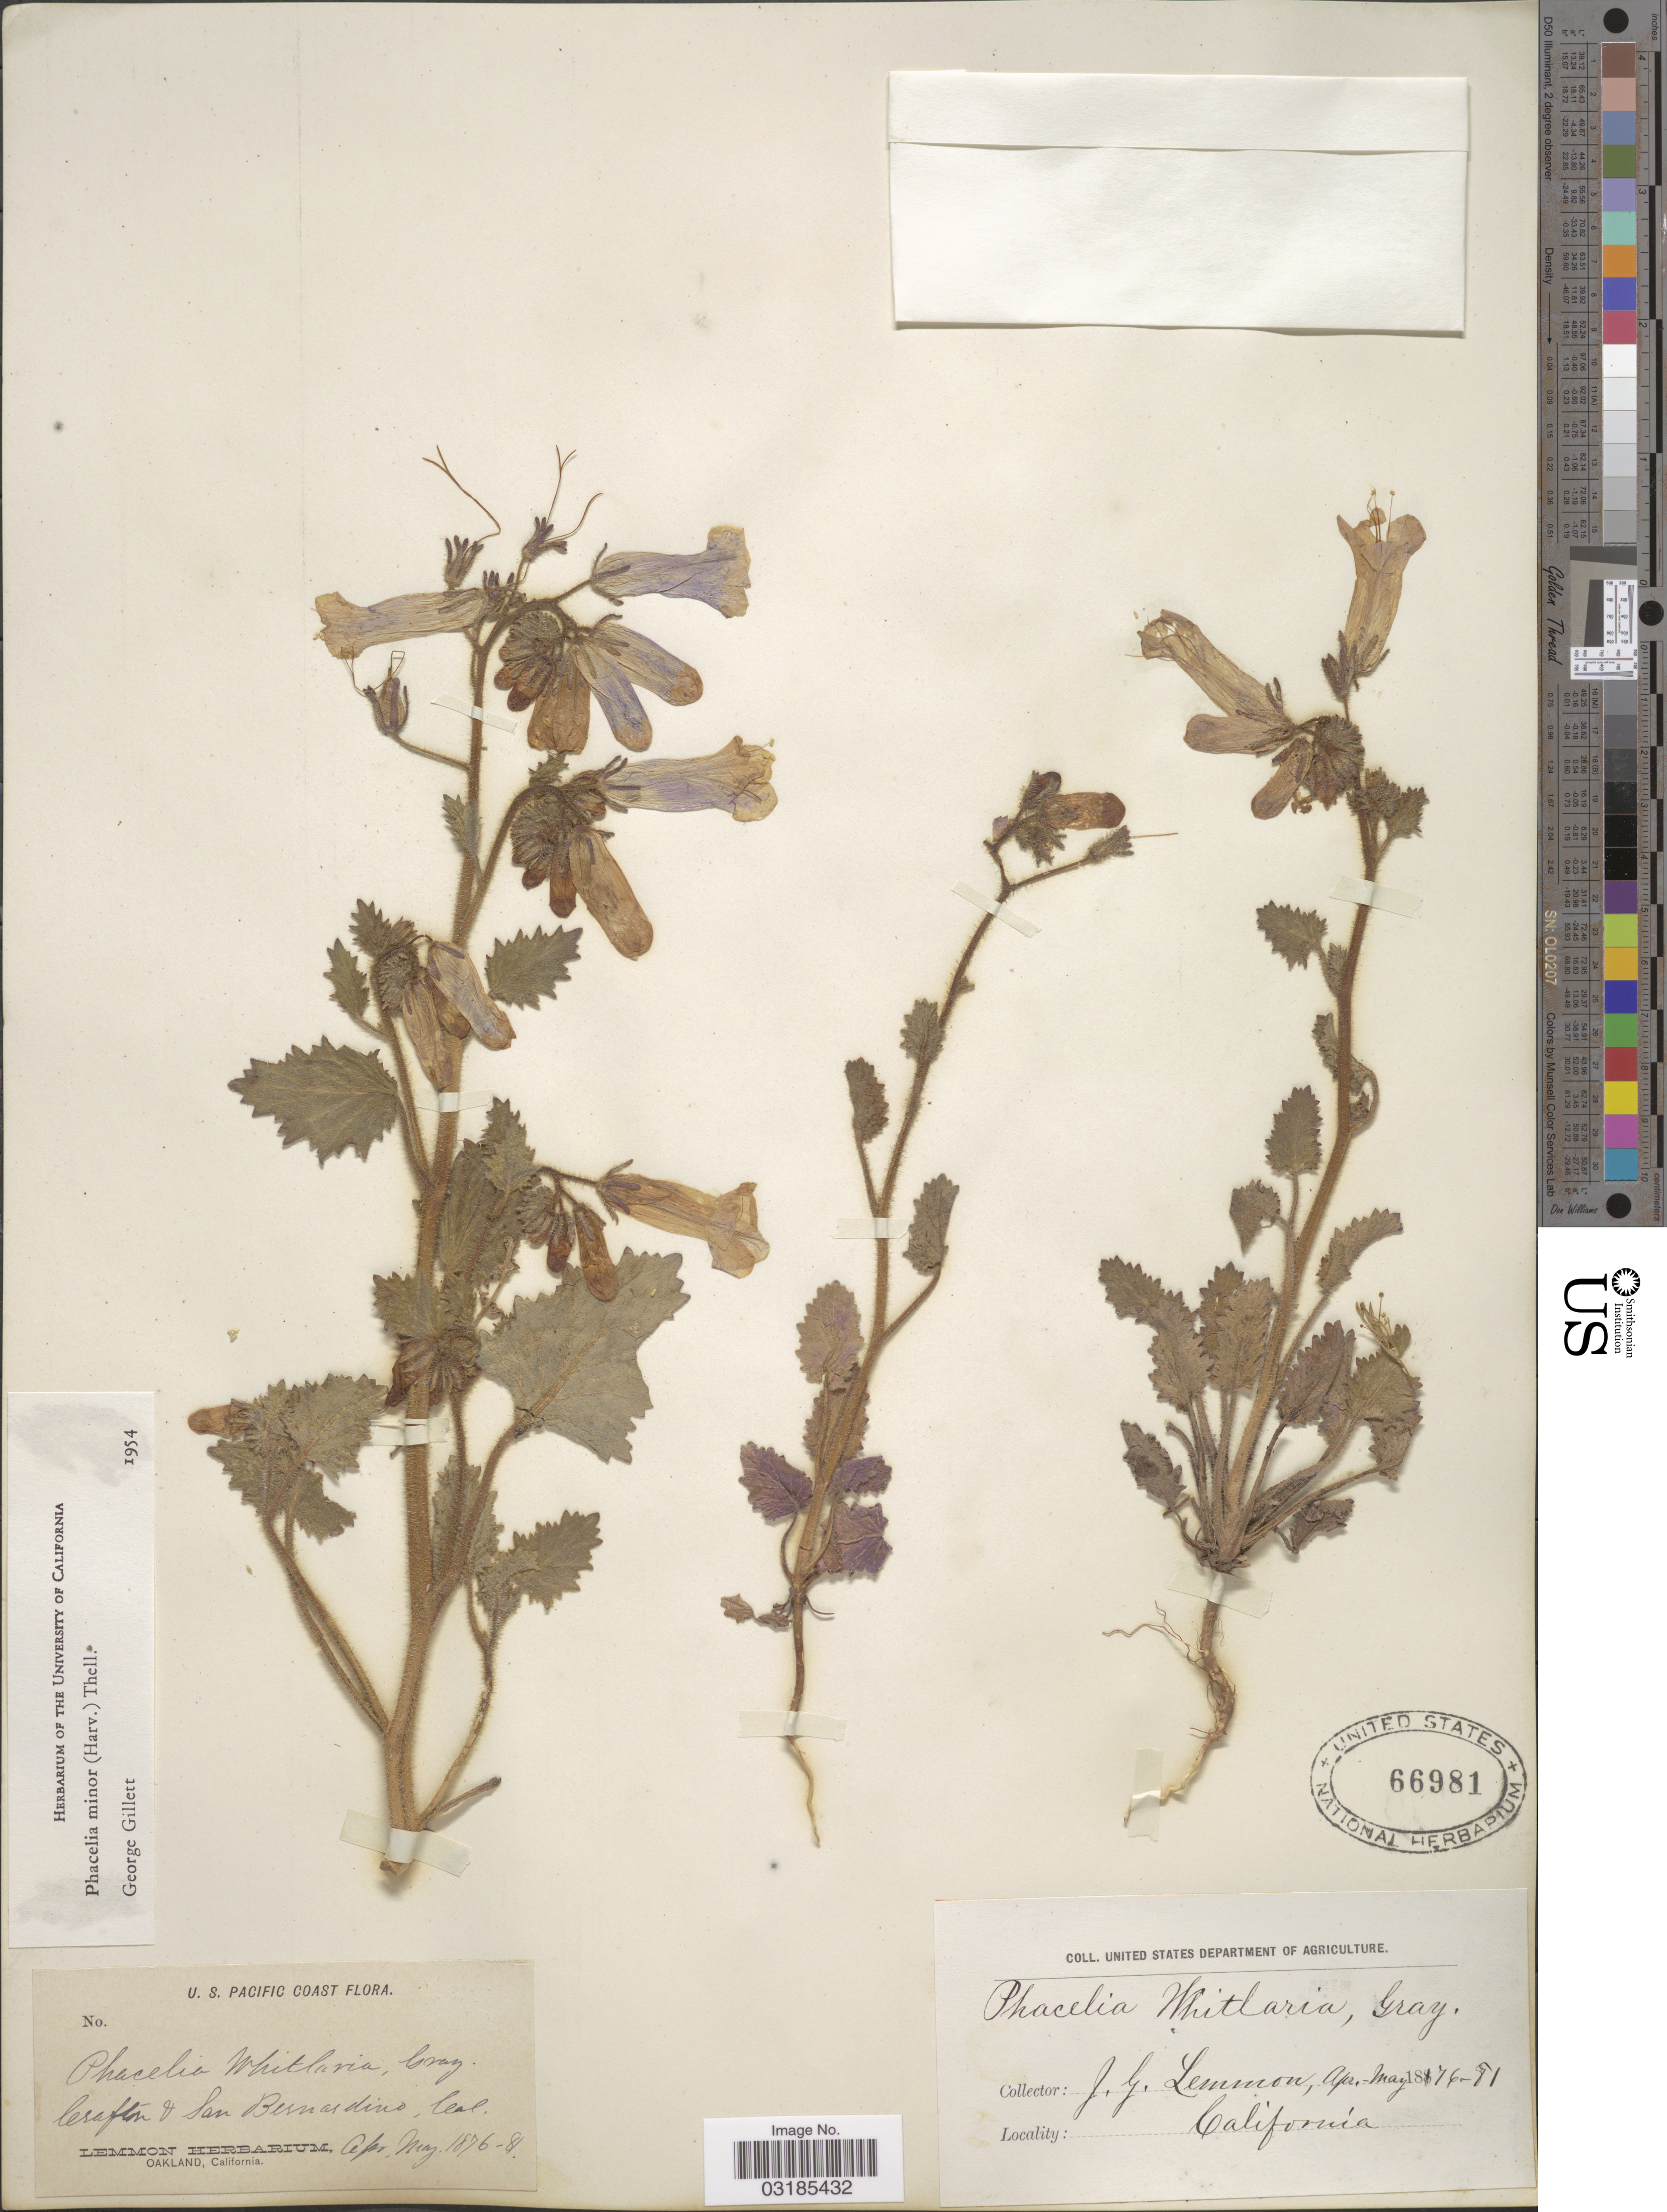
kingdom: Plantae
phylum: Tracheophyta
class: Magnoliopsida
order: Boraginales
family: Hydrophyllaceae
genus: Phacelia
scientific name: Phacelia minor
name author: (Harv.) Thell.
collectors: J. Lemmon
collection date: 1876-04/1881-05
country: United States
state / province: California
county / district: San Bernardino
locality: Pacific Coast. Crafton & San Bernardino.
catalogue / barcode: US 66981